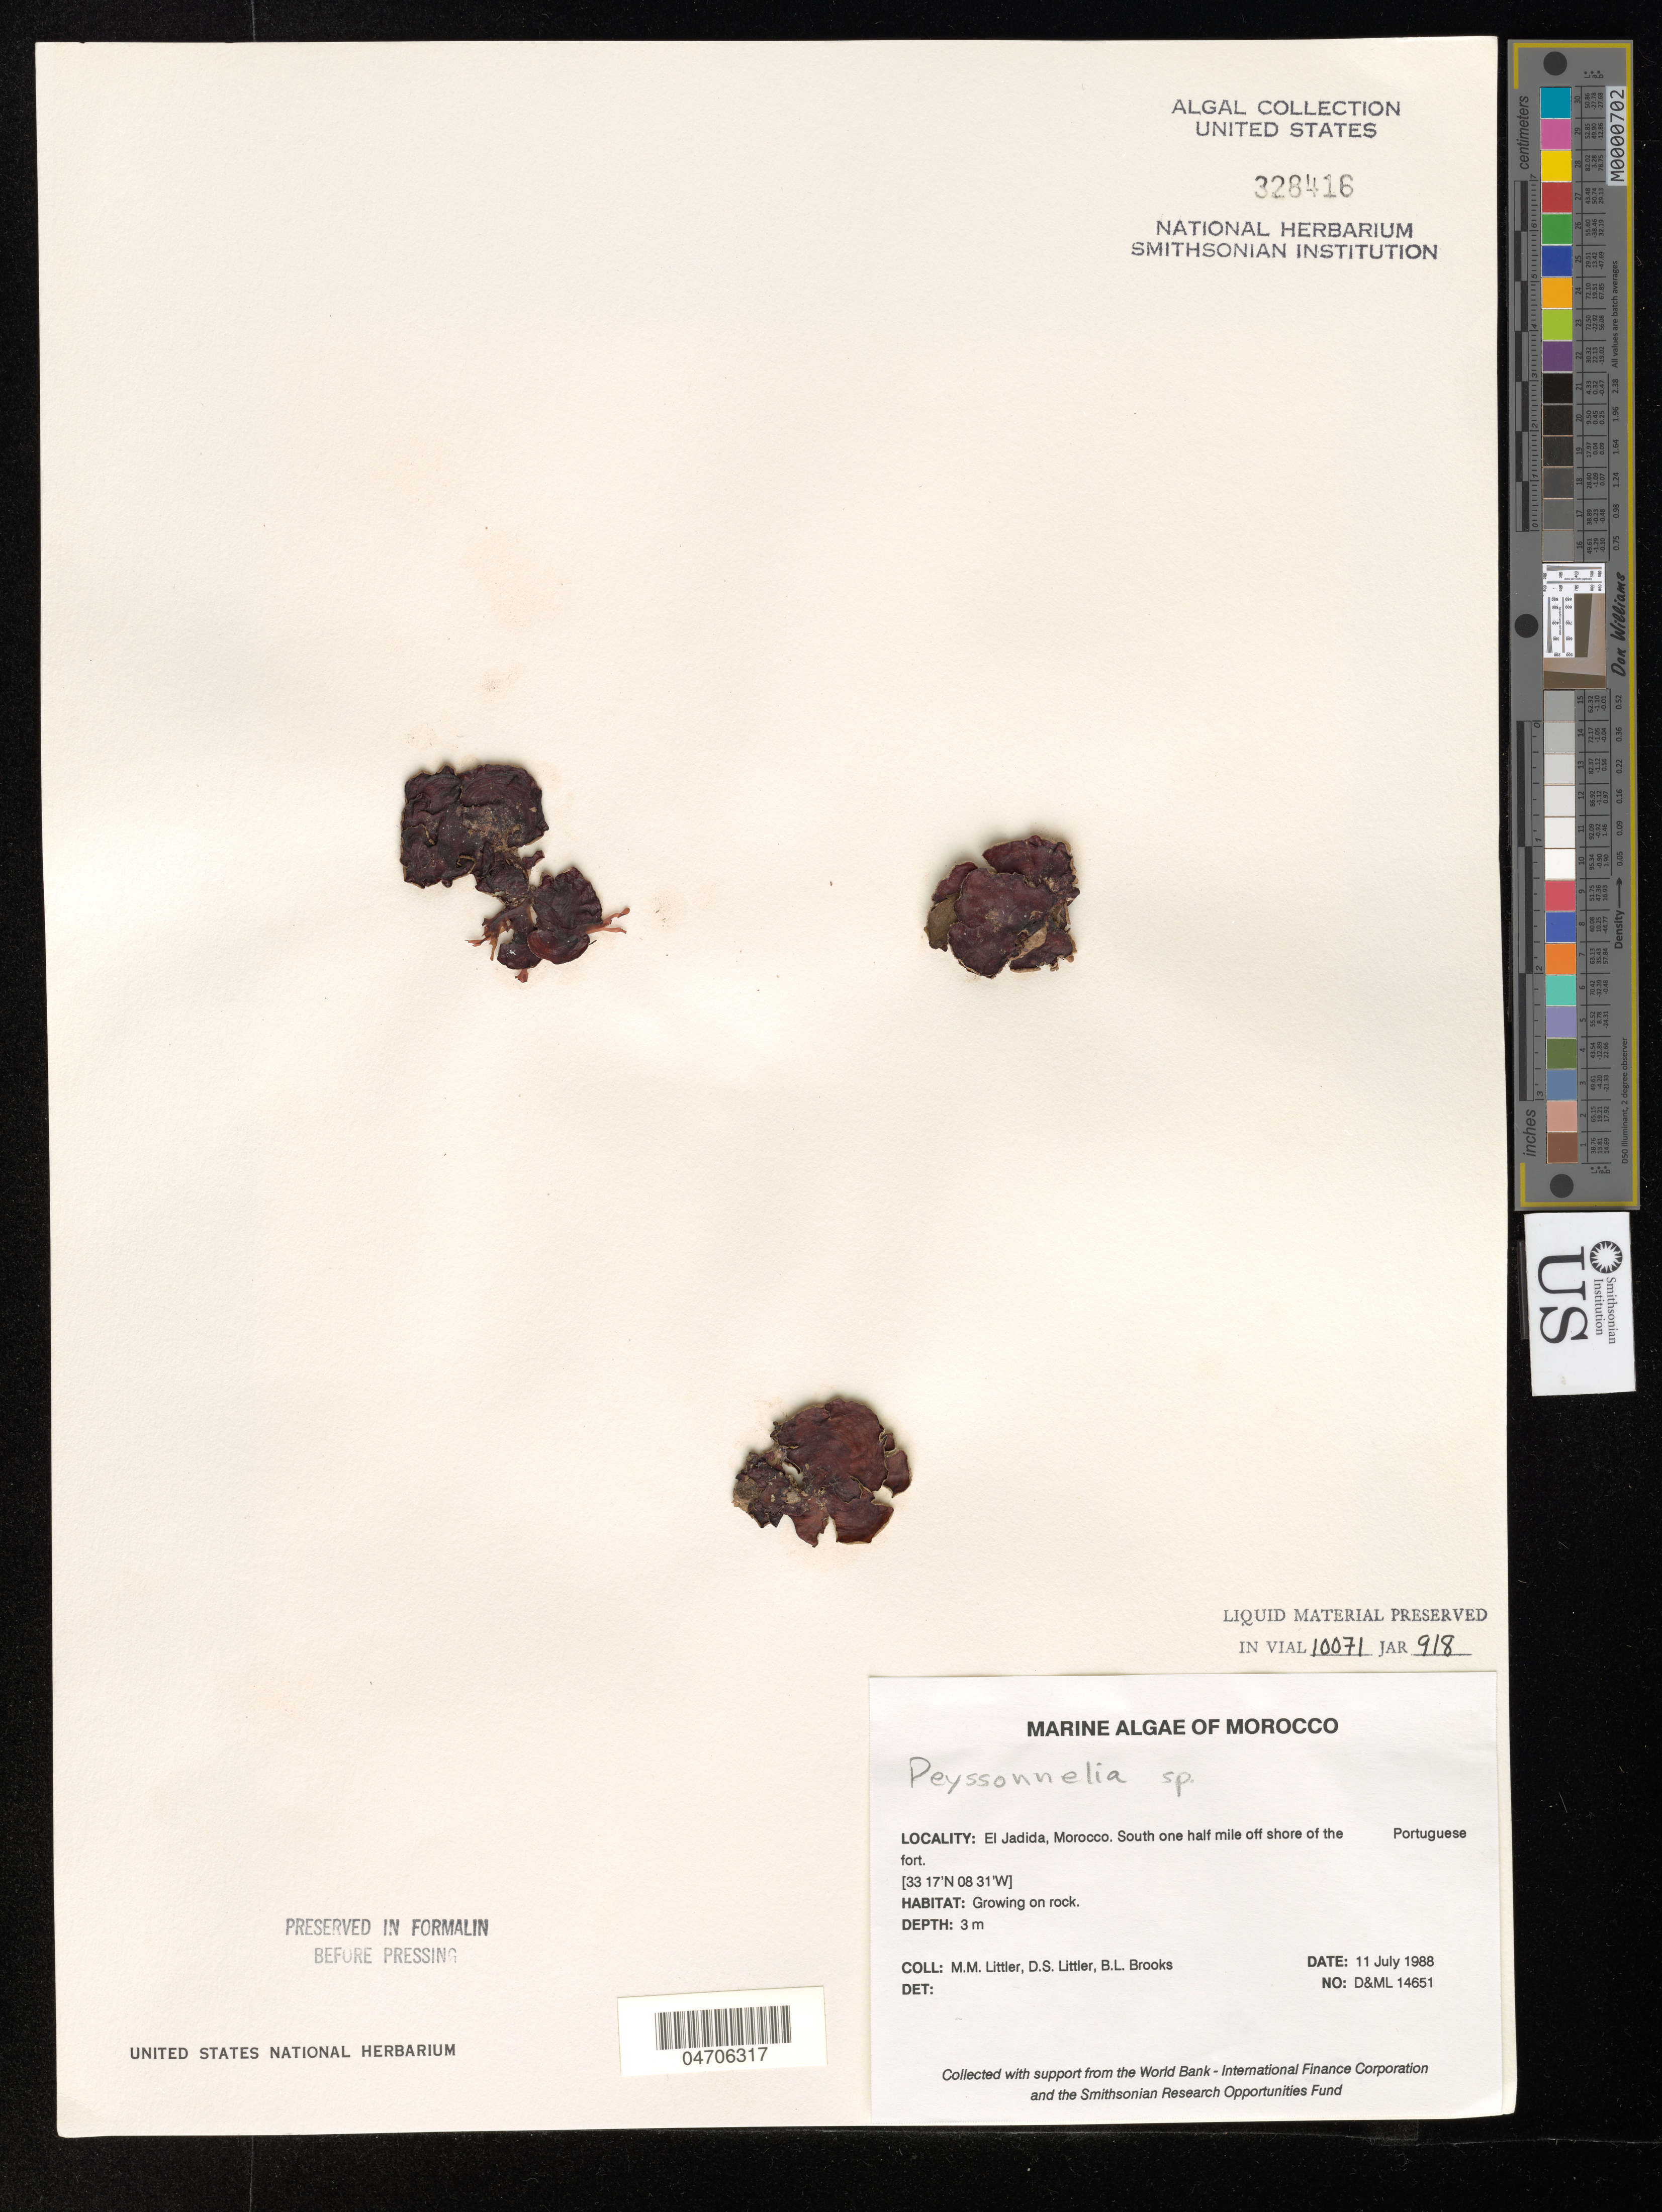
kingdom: Plantae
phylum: Rhodophyta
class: Florideophyceae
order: Peyssonneliales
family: Peyssonneliaceae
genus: Peyssonnelia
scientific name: Peyssonnelia sp.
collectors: M. M. Littler, D. S. Littler & B. Brooks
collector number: D&ML14651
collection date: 1988-07-11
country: Morocco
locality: El Jadida. South one half mile off shore of the Portuguese fort.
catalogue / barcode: US 328416